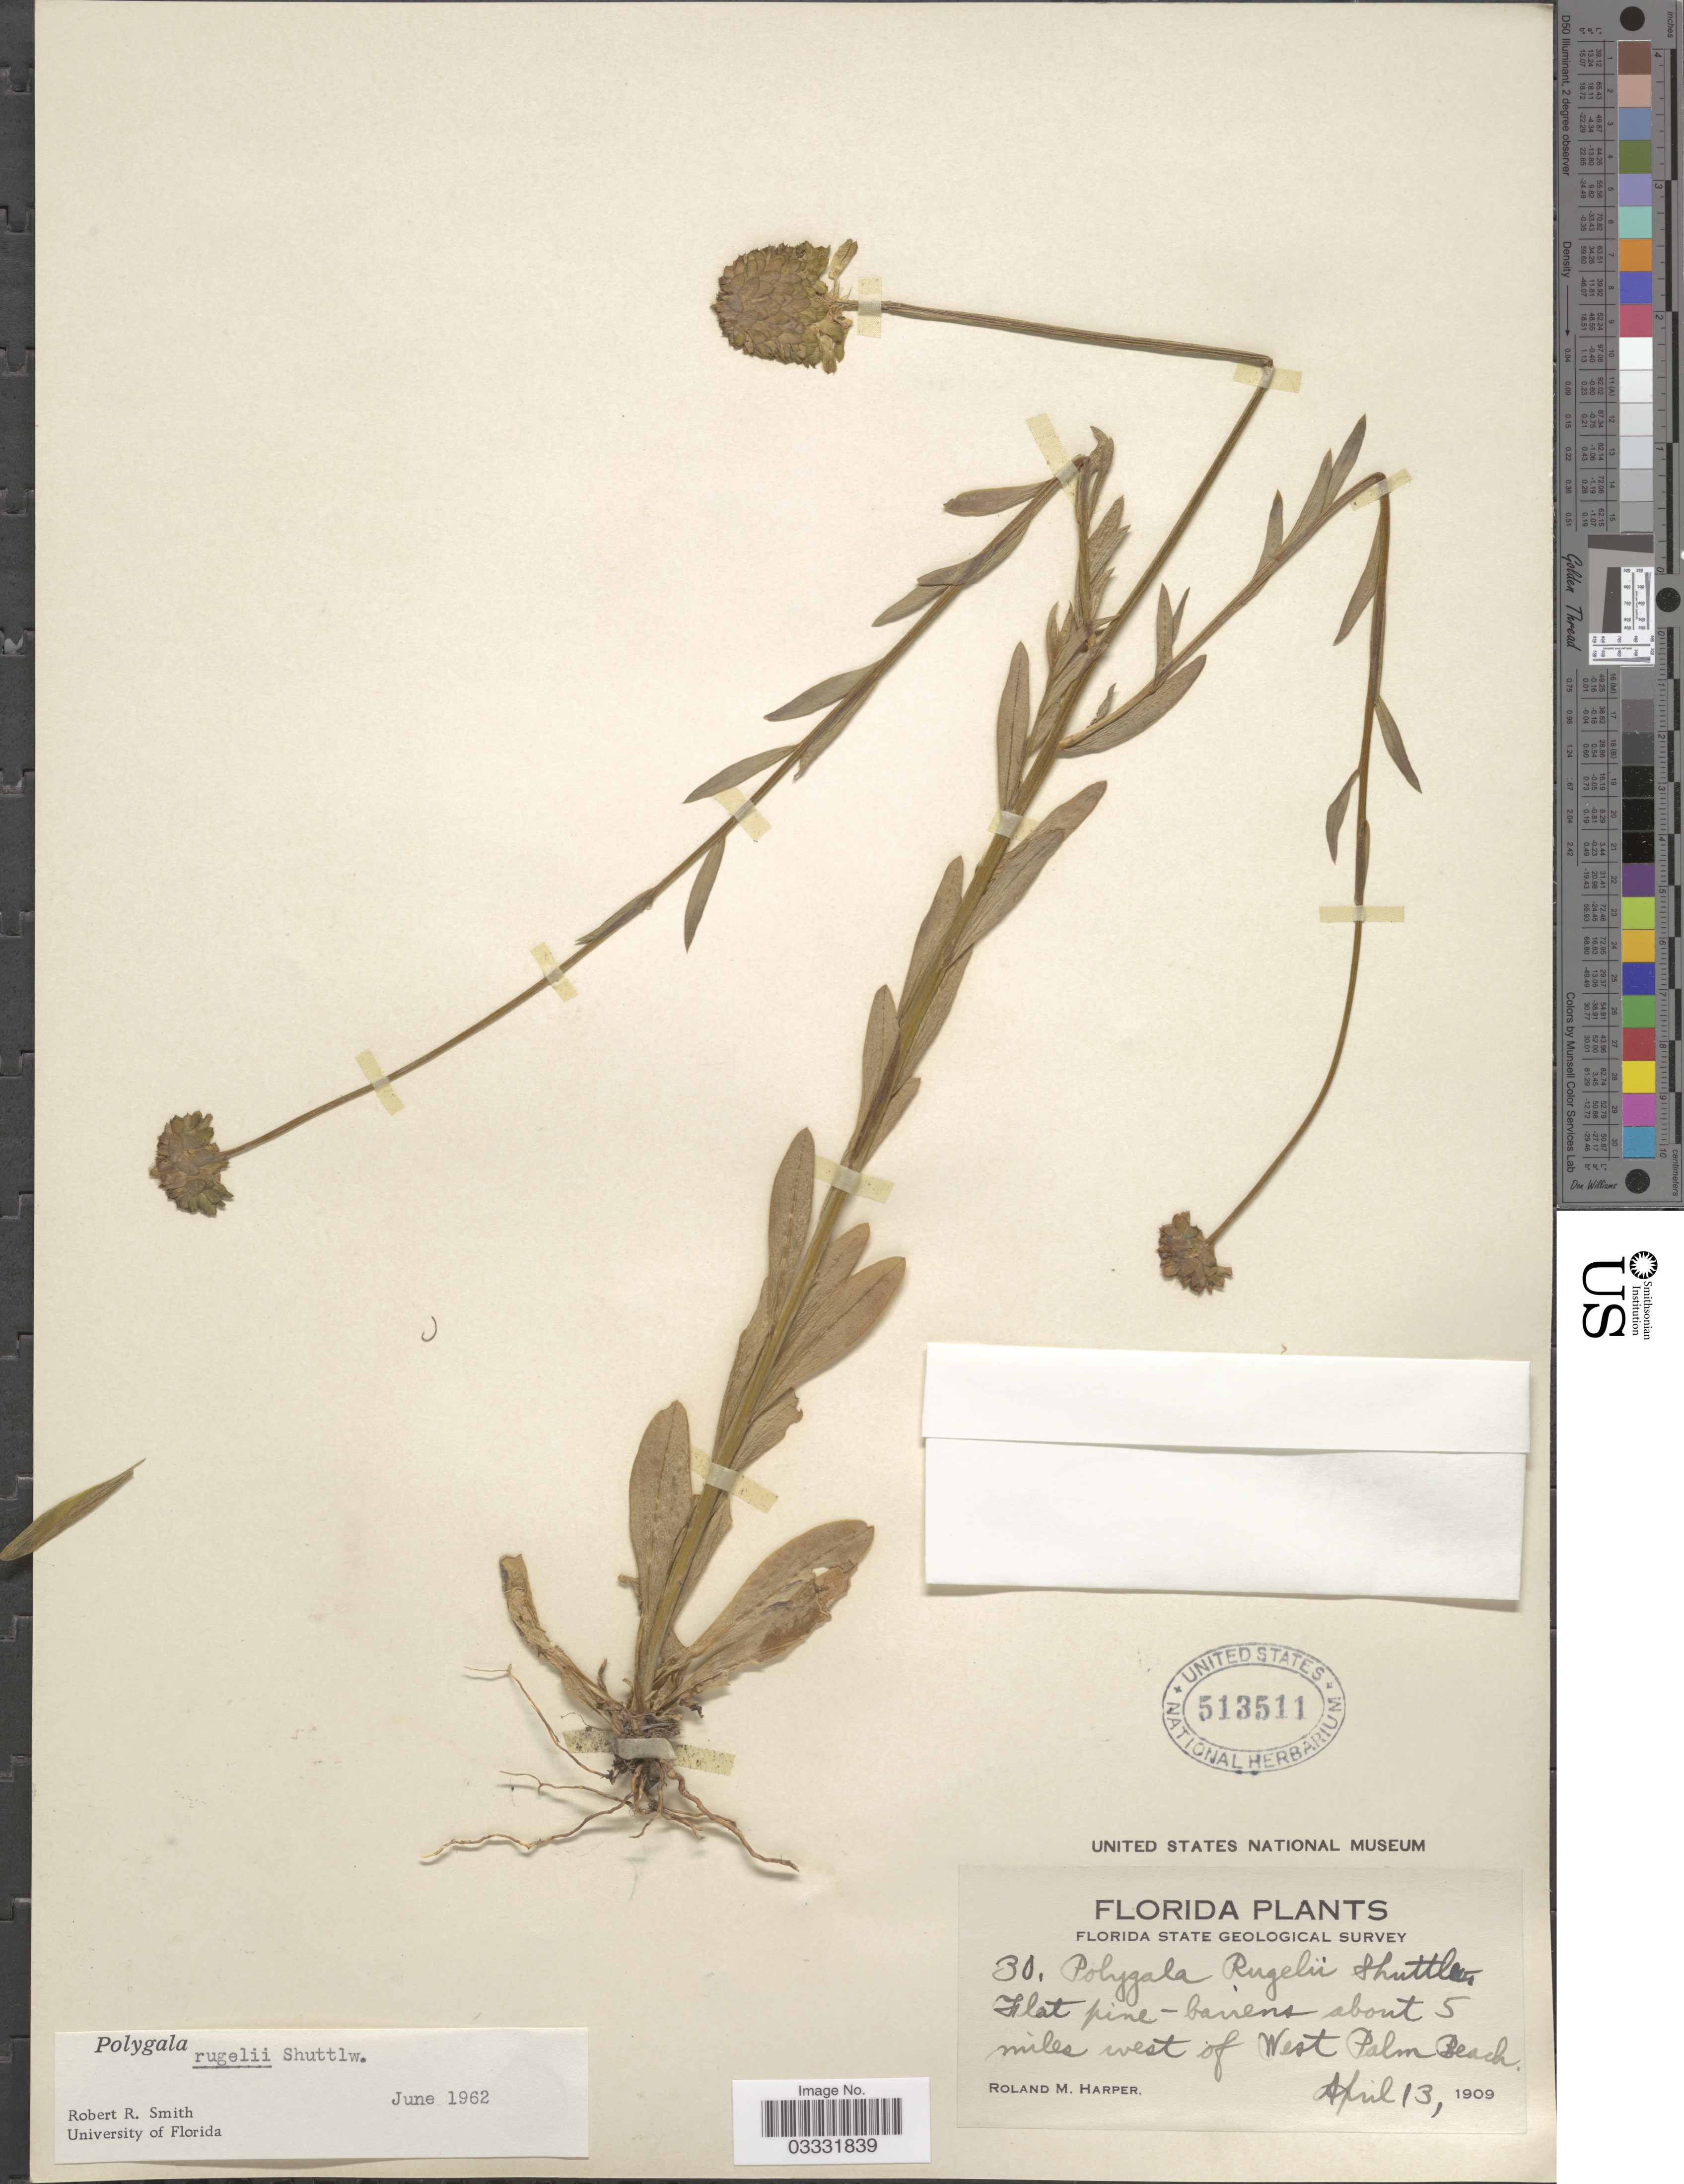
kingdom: Plantae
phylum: Tracheophyta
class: Magnoliopsida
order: Fabales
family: Polygalaceae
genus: Polygala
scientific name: Polygala rugelii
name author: Shuttlew. ex Chapm.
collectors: R. Harper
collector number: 30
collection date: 1909-04-13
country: United States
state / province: Florida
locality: About 5 miles west of West Palm Beach.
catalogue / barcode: US 513511